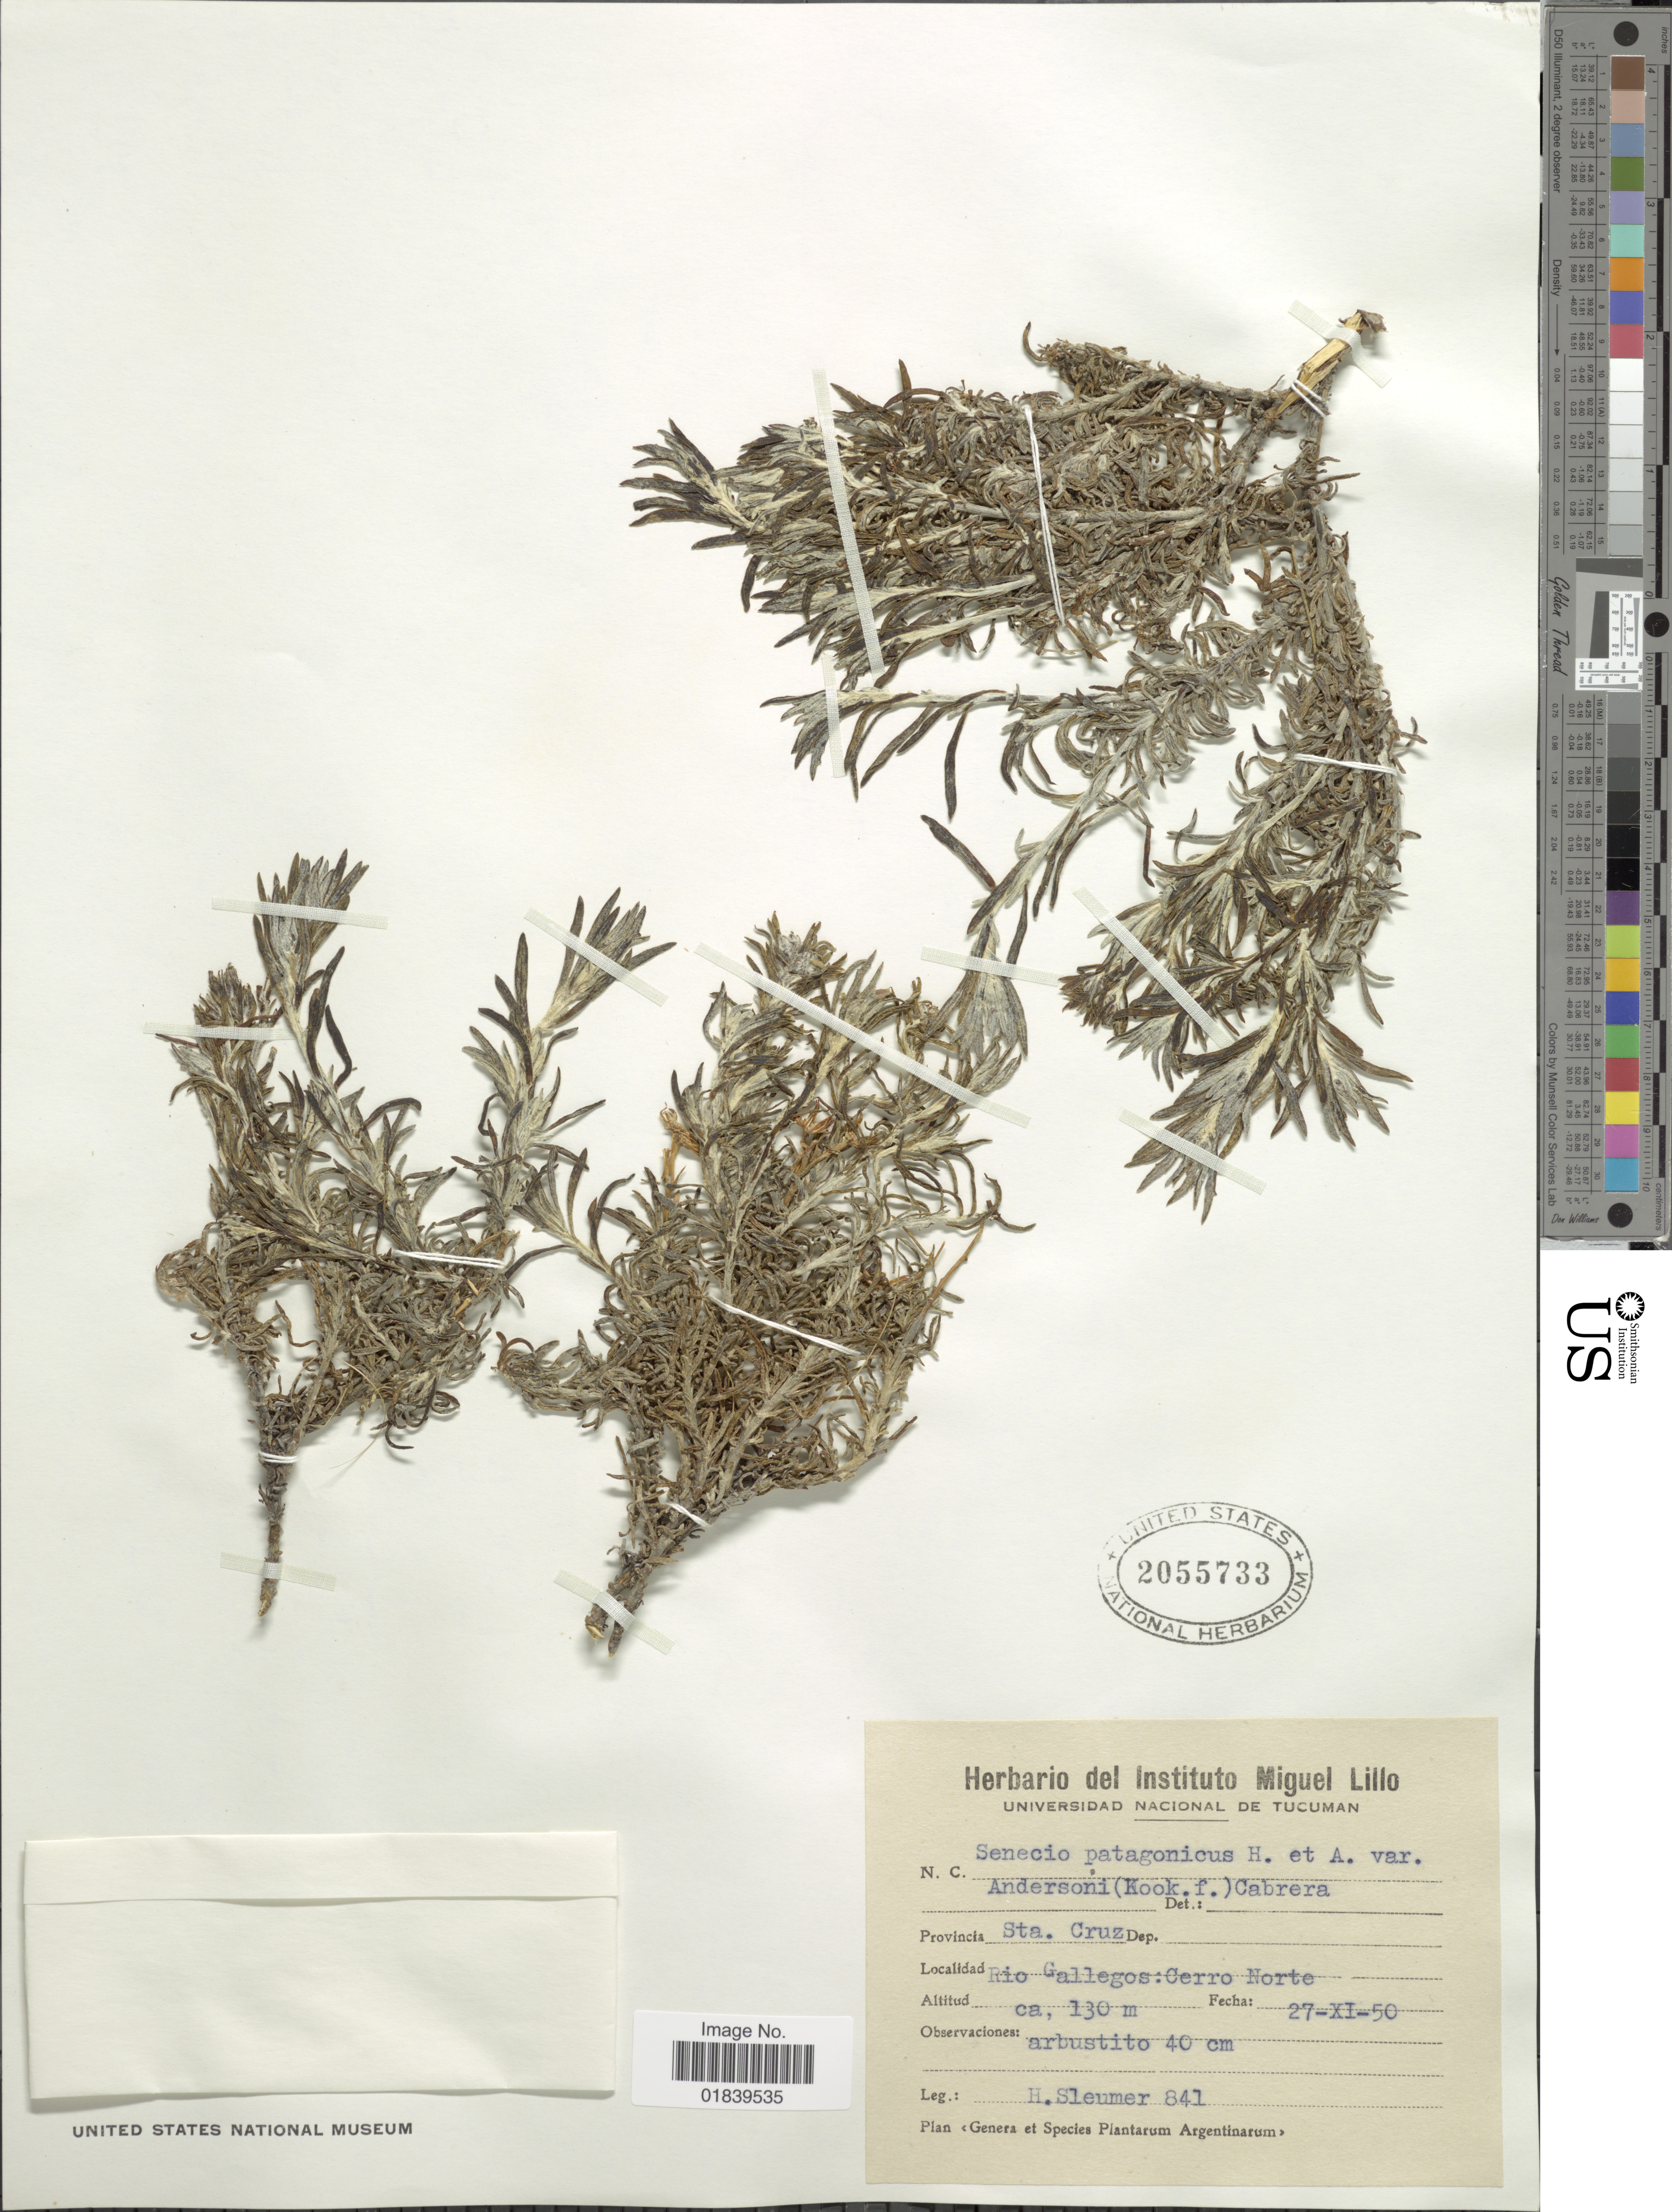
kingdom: Plantae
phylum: Tracheophyta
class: Magnoliopsida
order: Asterales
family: Asteraceae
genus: Senecio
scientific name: Senecio patagonicus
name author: Hook. & Arn.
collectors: H. O. Sleumer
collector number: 841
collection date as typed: Transcribed d/m/y: 27/11/50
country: Argentina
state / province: Santa Cruz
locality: Provincia Sta. Cruz. Rio Gallegos: Cerro Norte.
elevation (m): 130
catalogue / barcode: US 2055733